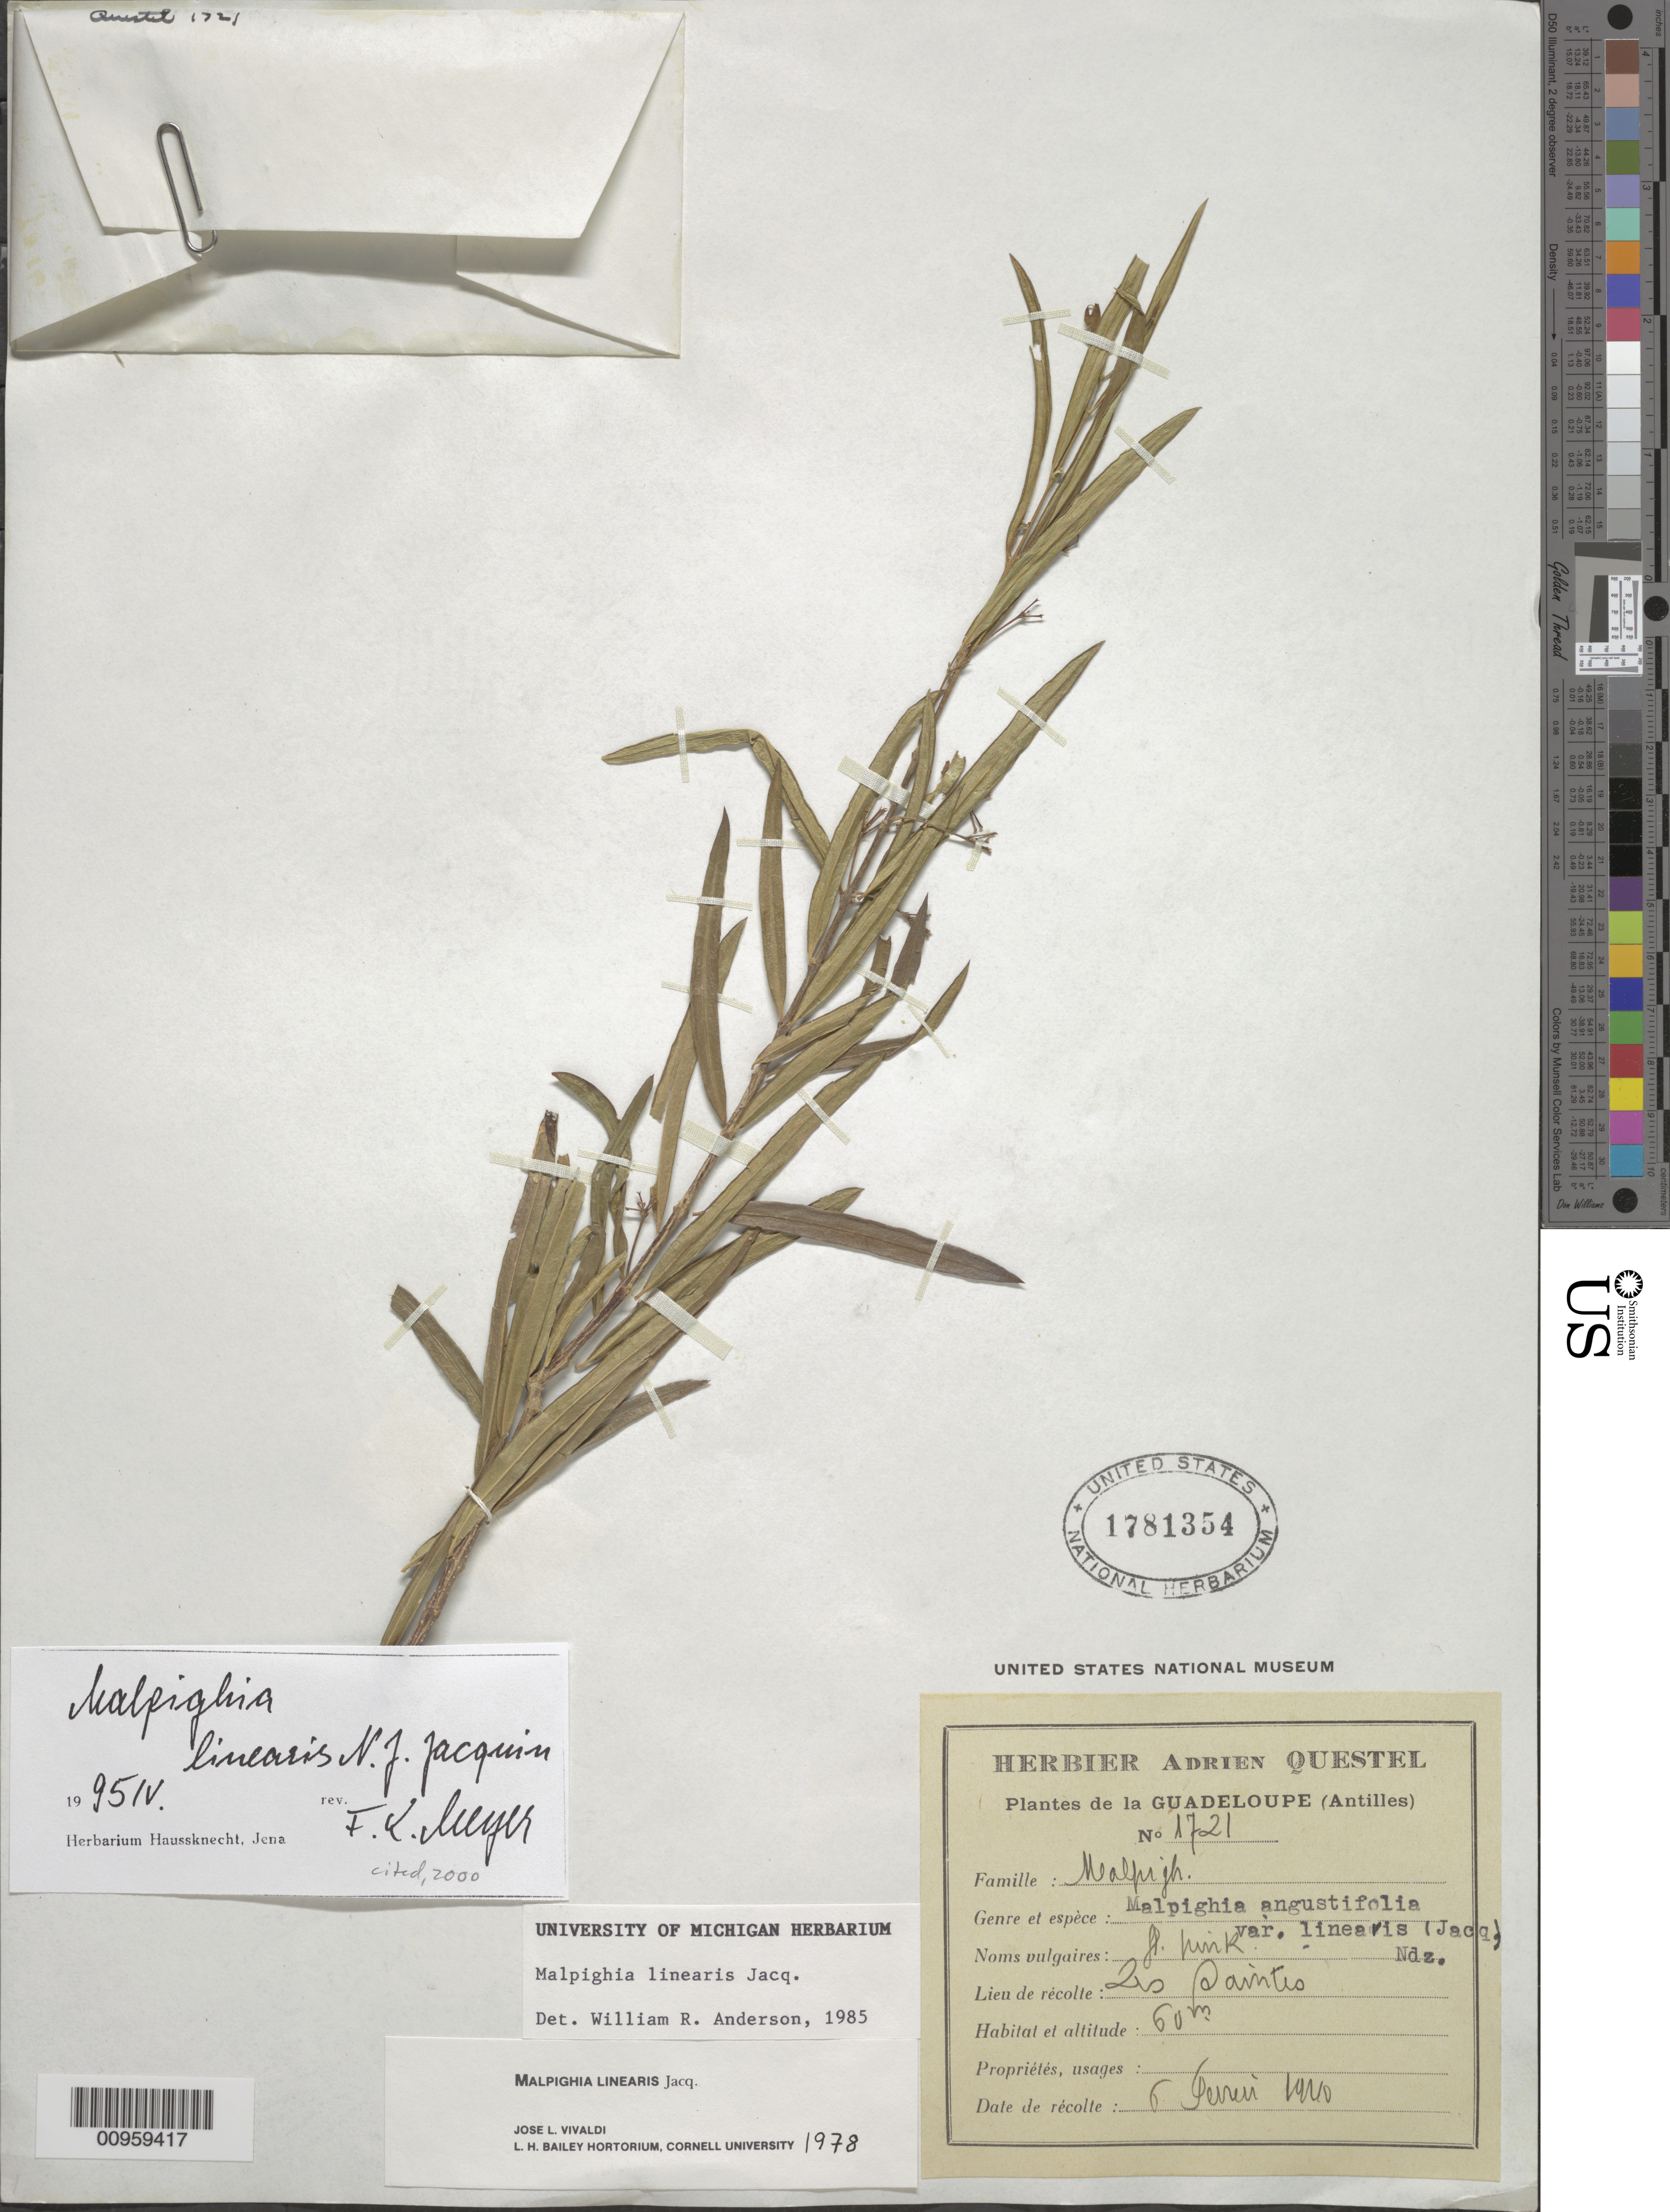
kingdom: Plantae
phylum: Tracheophyta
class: Magnoliopsida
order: Malpighiales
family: Malpighiaceae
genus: Malpighia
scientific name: Malpighia linearis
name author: Jacq.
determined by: Meyer, F. K.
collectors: A. Questel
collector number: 1721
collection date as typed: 06 Feb 1940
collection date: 1940-02-06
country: Guadeloupe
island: Les Saintes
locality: Les Saintes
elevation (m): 60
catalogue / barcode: US 1781354